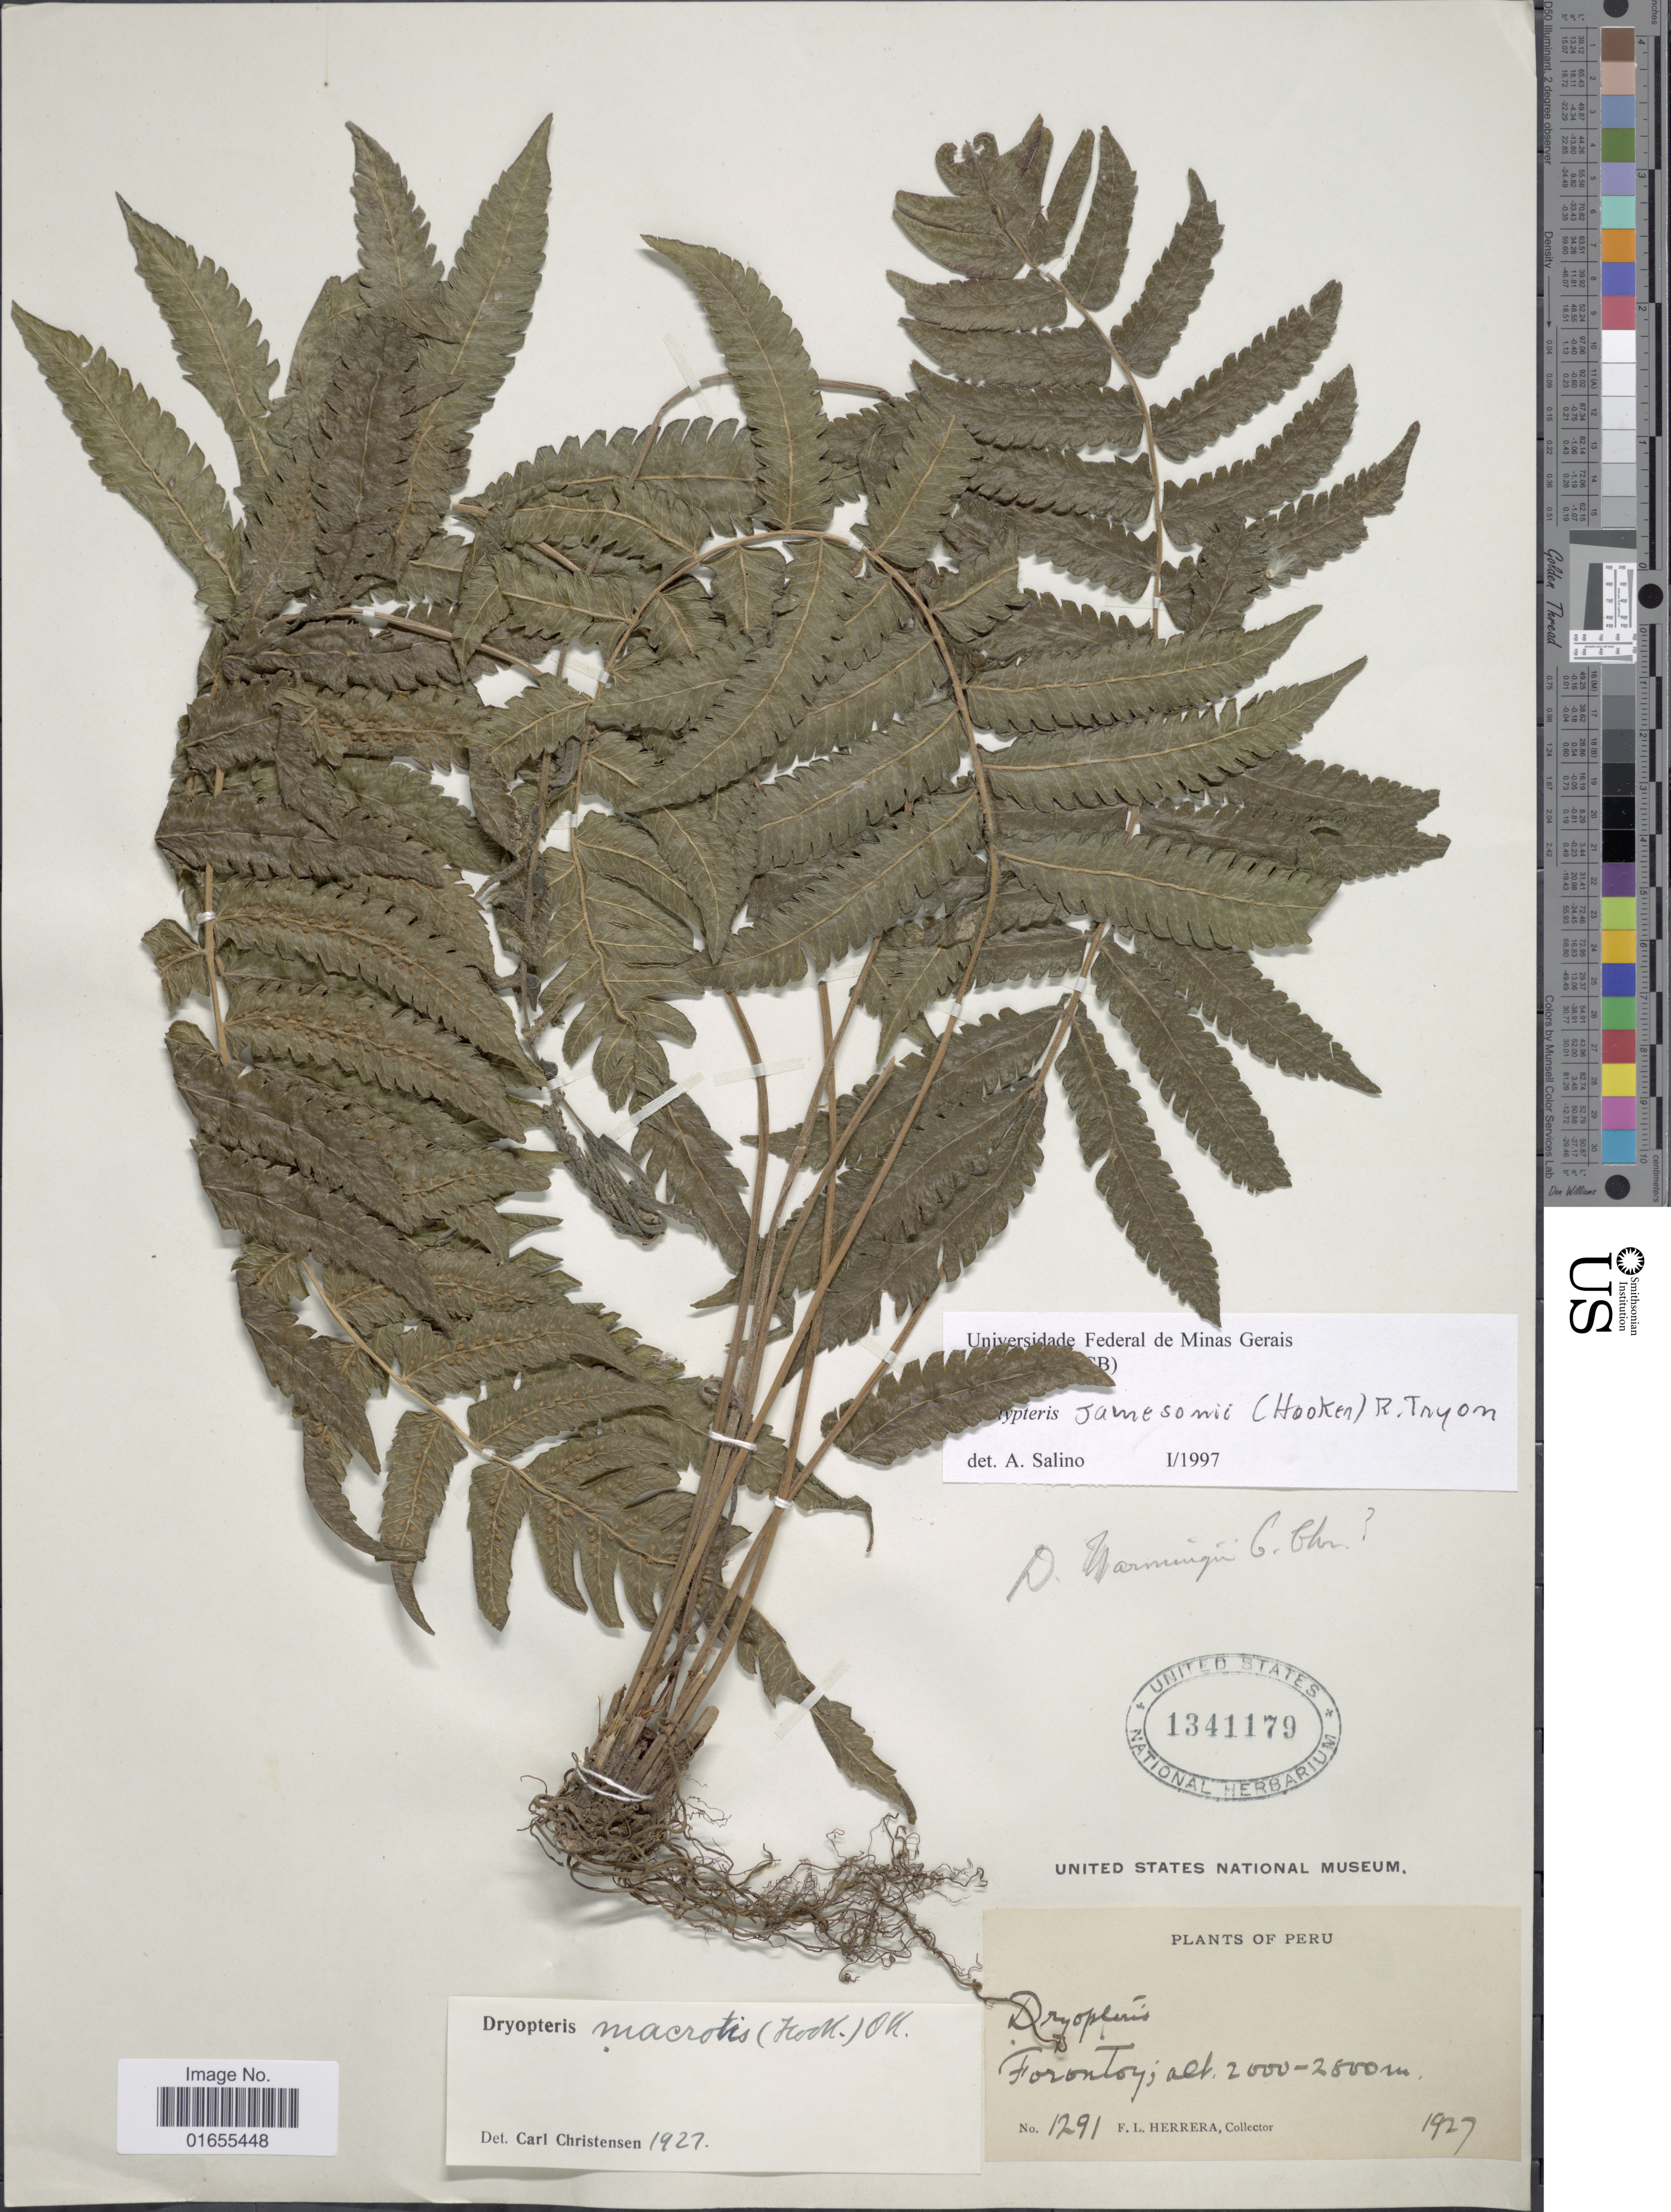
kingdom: Plantae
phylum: Tracheophyta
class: Polypodiopsida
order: Polypodiales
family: Thelypteridaceae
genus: Goniopteris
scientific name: Goniopteris jamesonii (Hook. f.) comb. nov., ined 2015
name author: (Hook. f.)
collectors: F. L. Herrera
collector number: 1291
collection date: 1927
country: Peru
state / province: Cusco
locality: Torontoy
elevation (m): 2000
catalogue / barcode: US 1341179